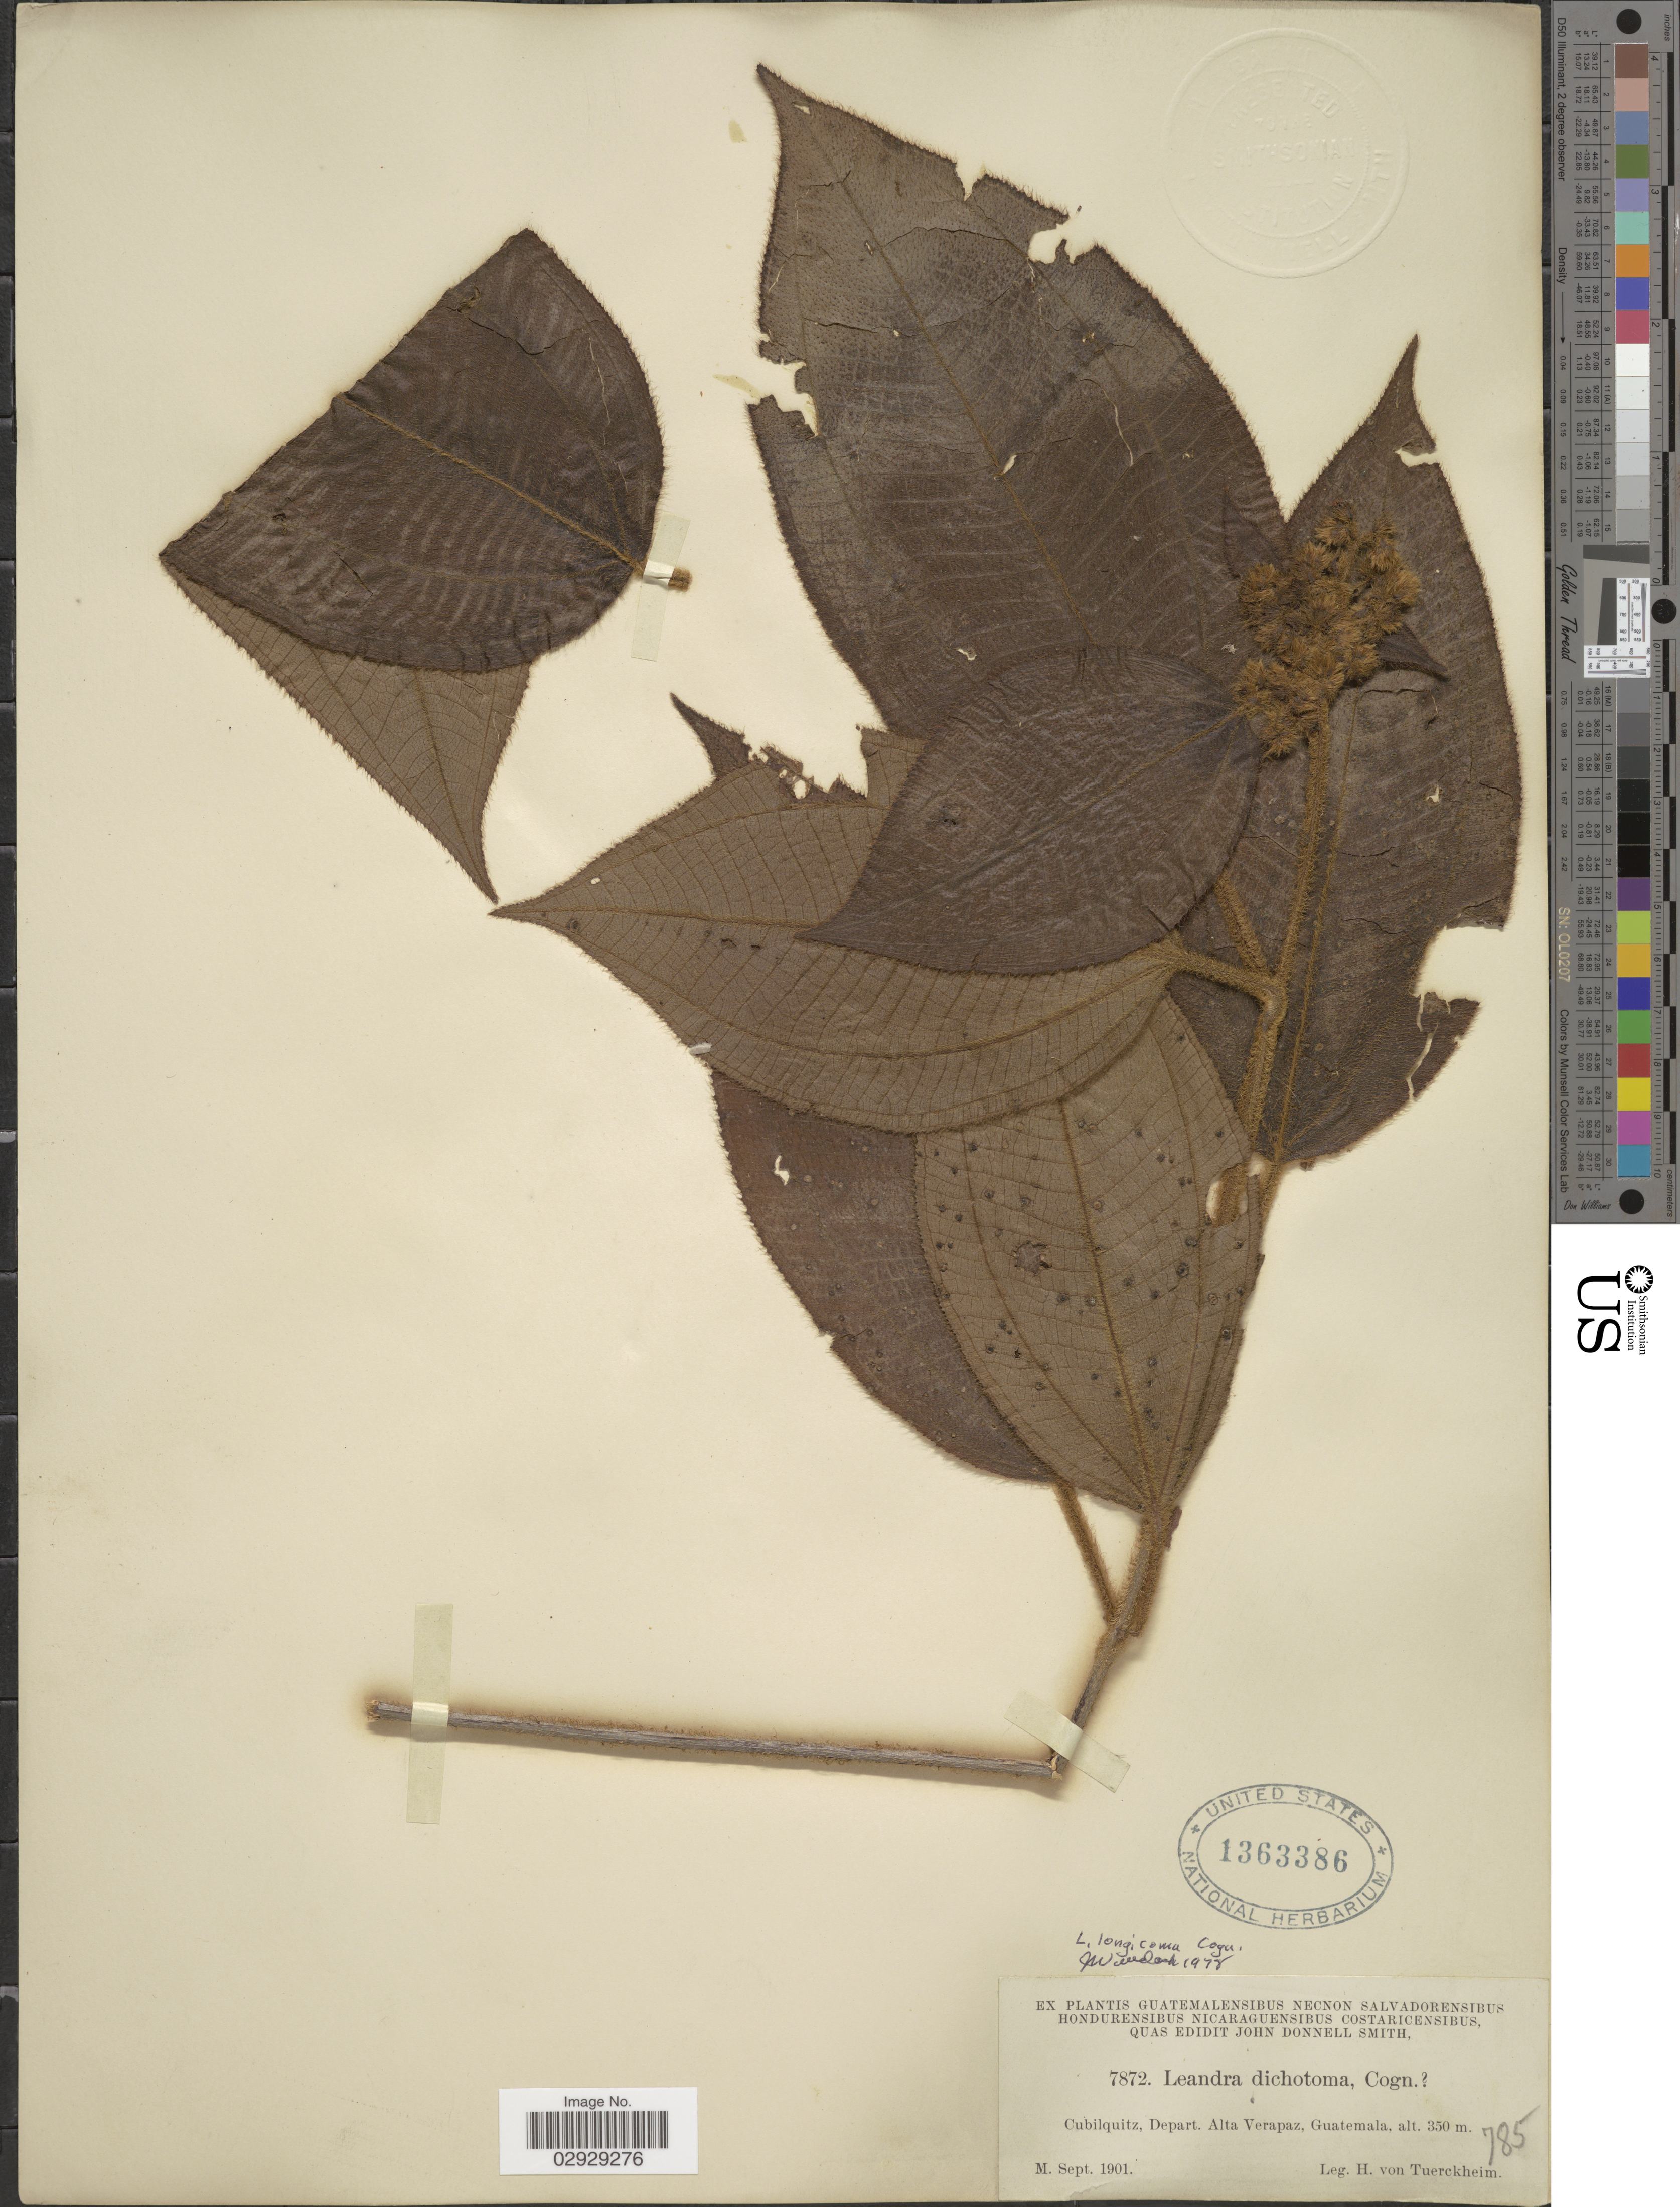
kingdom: Plantae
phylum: Tracheophyta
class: Magnoliopsida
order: Myrtales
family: Melastomataceae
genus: Leandra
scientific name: Leandra longicoma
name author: Cogn.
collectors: H. von Türckheim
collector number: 7872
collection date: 1901-09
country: Guatemala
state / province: Alta Verapaz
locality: Cubilquitz, Depart. Alta Verapaz.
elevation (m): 350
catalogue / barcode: US 1363386